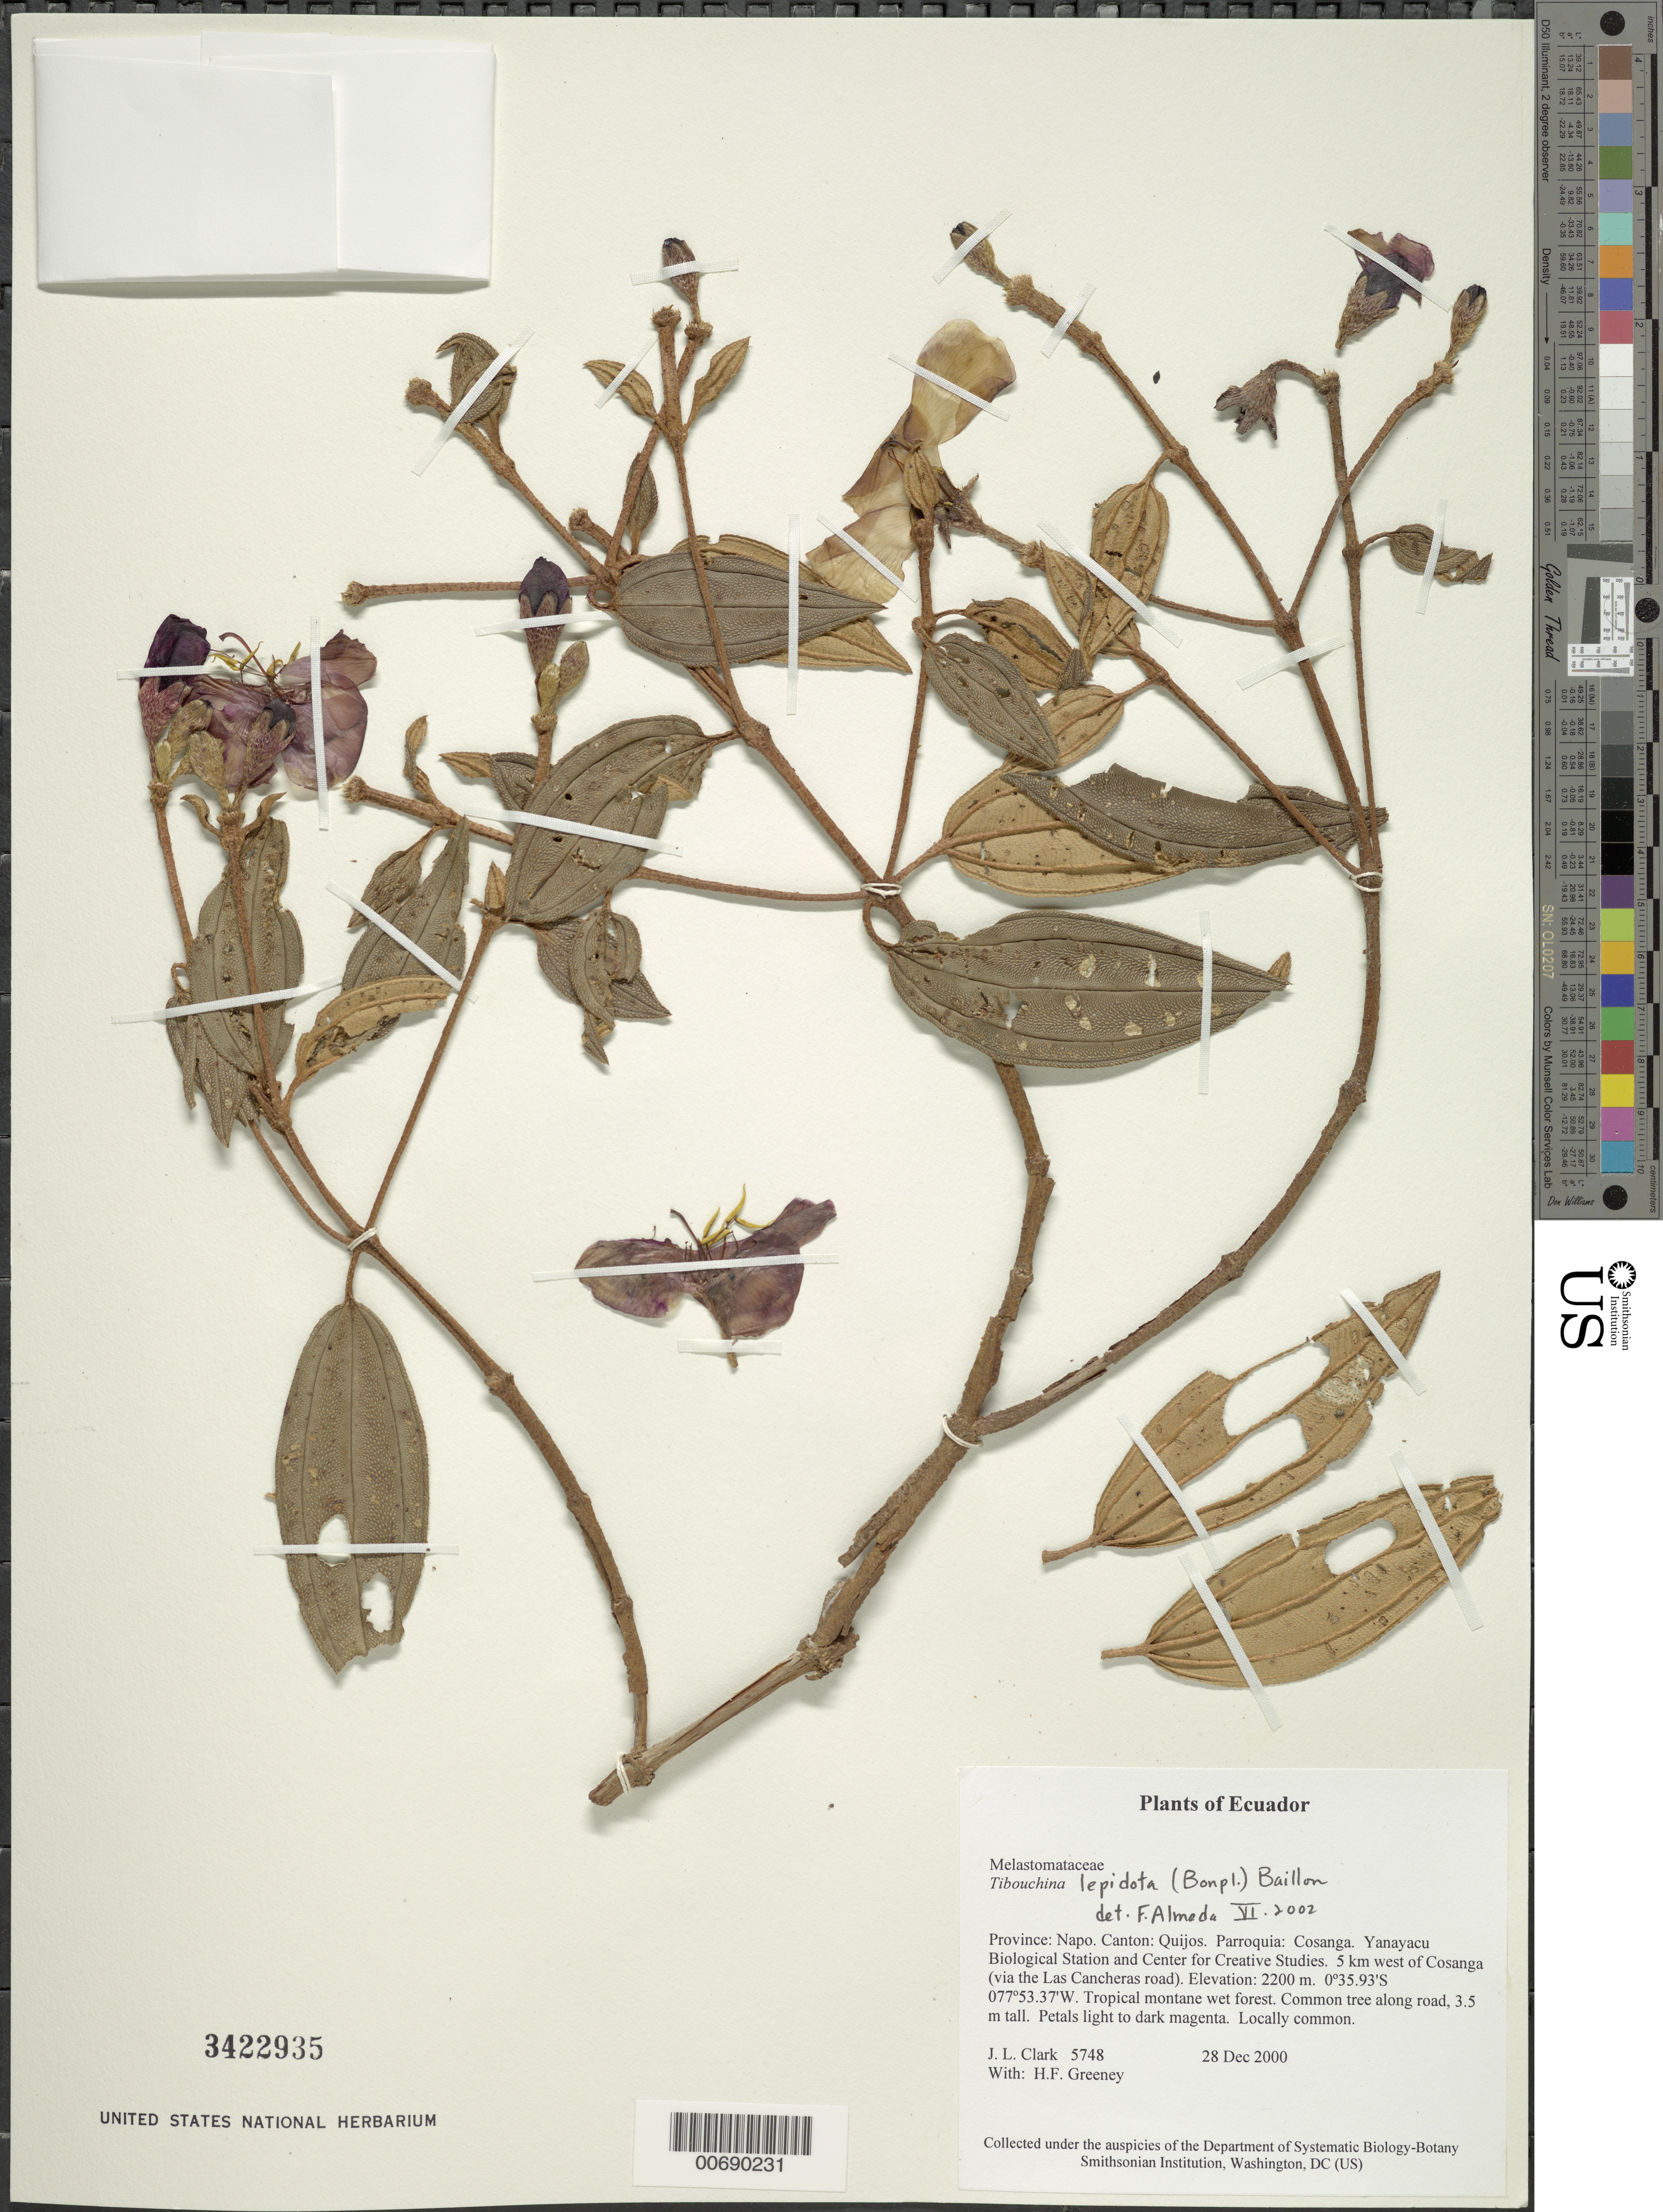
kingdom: Plantae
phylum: Tracheophyta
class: Magnoliopsida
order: Myrtales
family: Melastomataceae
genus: Andesanthus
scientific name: Andesanthus lepidotus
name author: (Humb. & Bonpl.) P.J.F. Guim. & Michelang.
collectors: J. L. Clark & H. Greeney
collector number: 5748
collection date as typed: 28 Dec 2000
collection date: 2000-12-28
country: Ecuador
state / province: Napo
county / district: Quijos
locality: Parroquia: Cosanga. Yanayacu Biological Station and Center for Creative Studies. 5 km west of Cosanga (via the Las Cancheras road).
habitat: Tropical montane wet forest.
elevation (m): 2200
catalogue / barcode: US 3422935